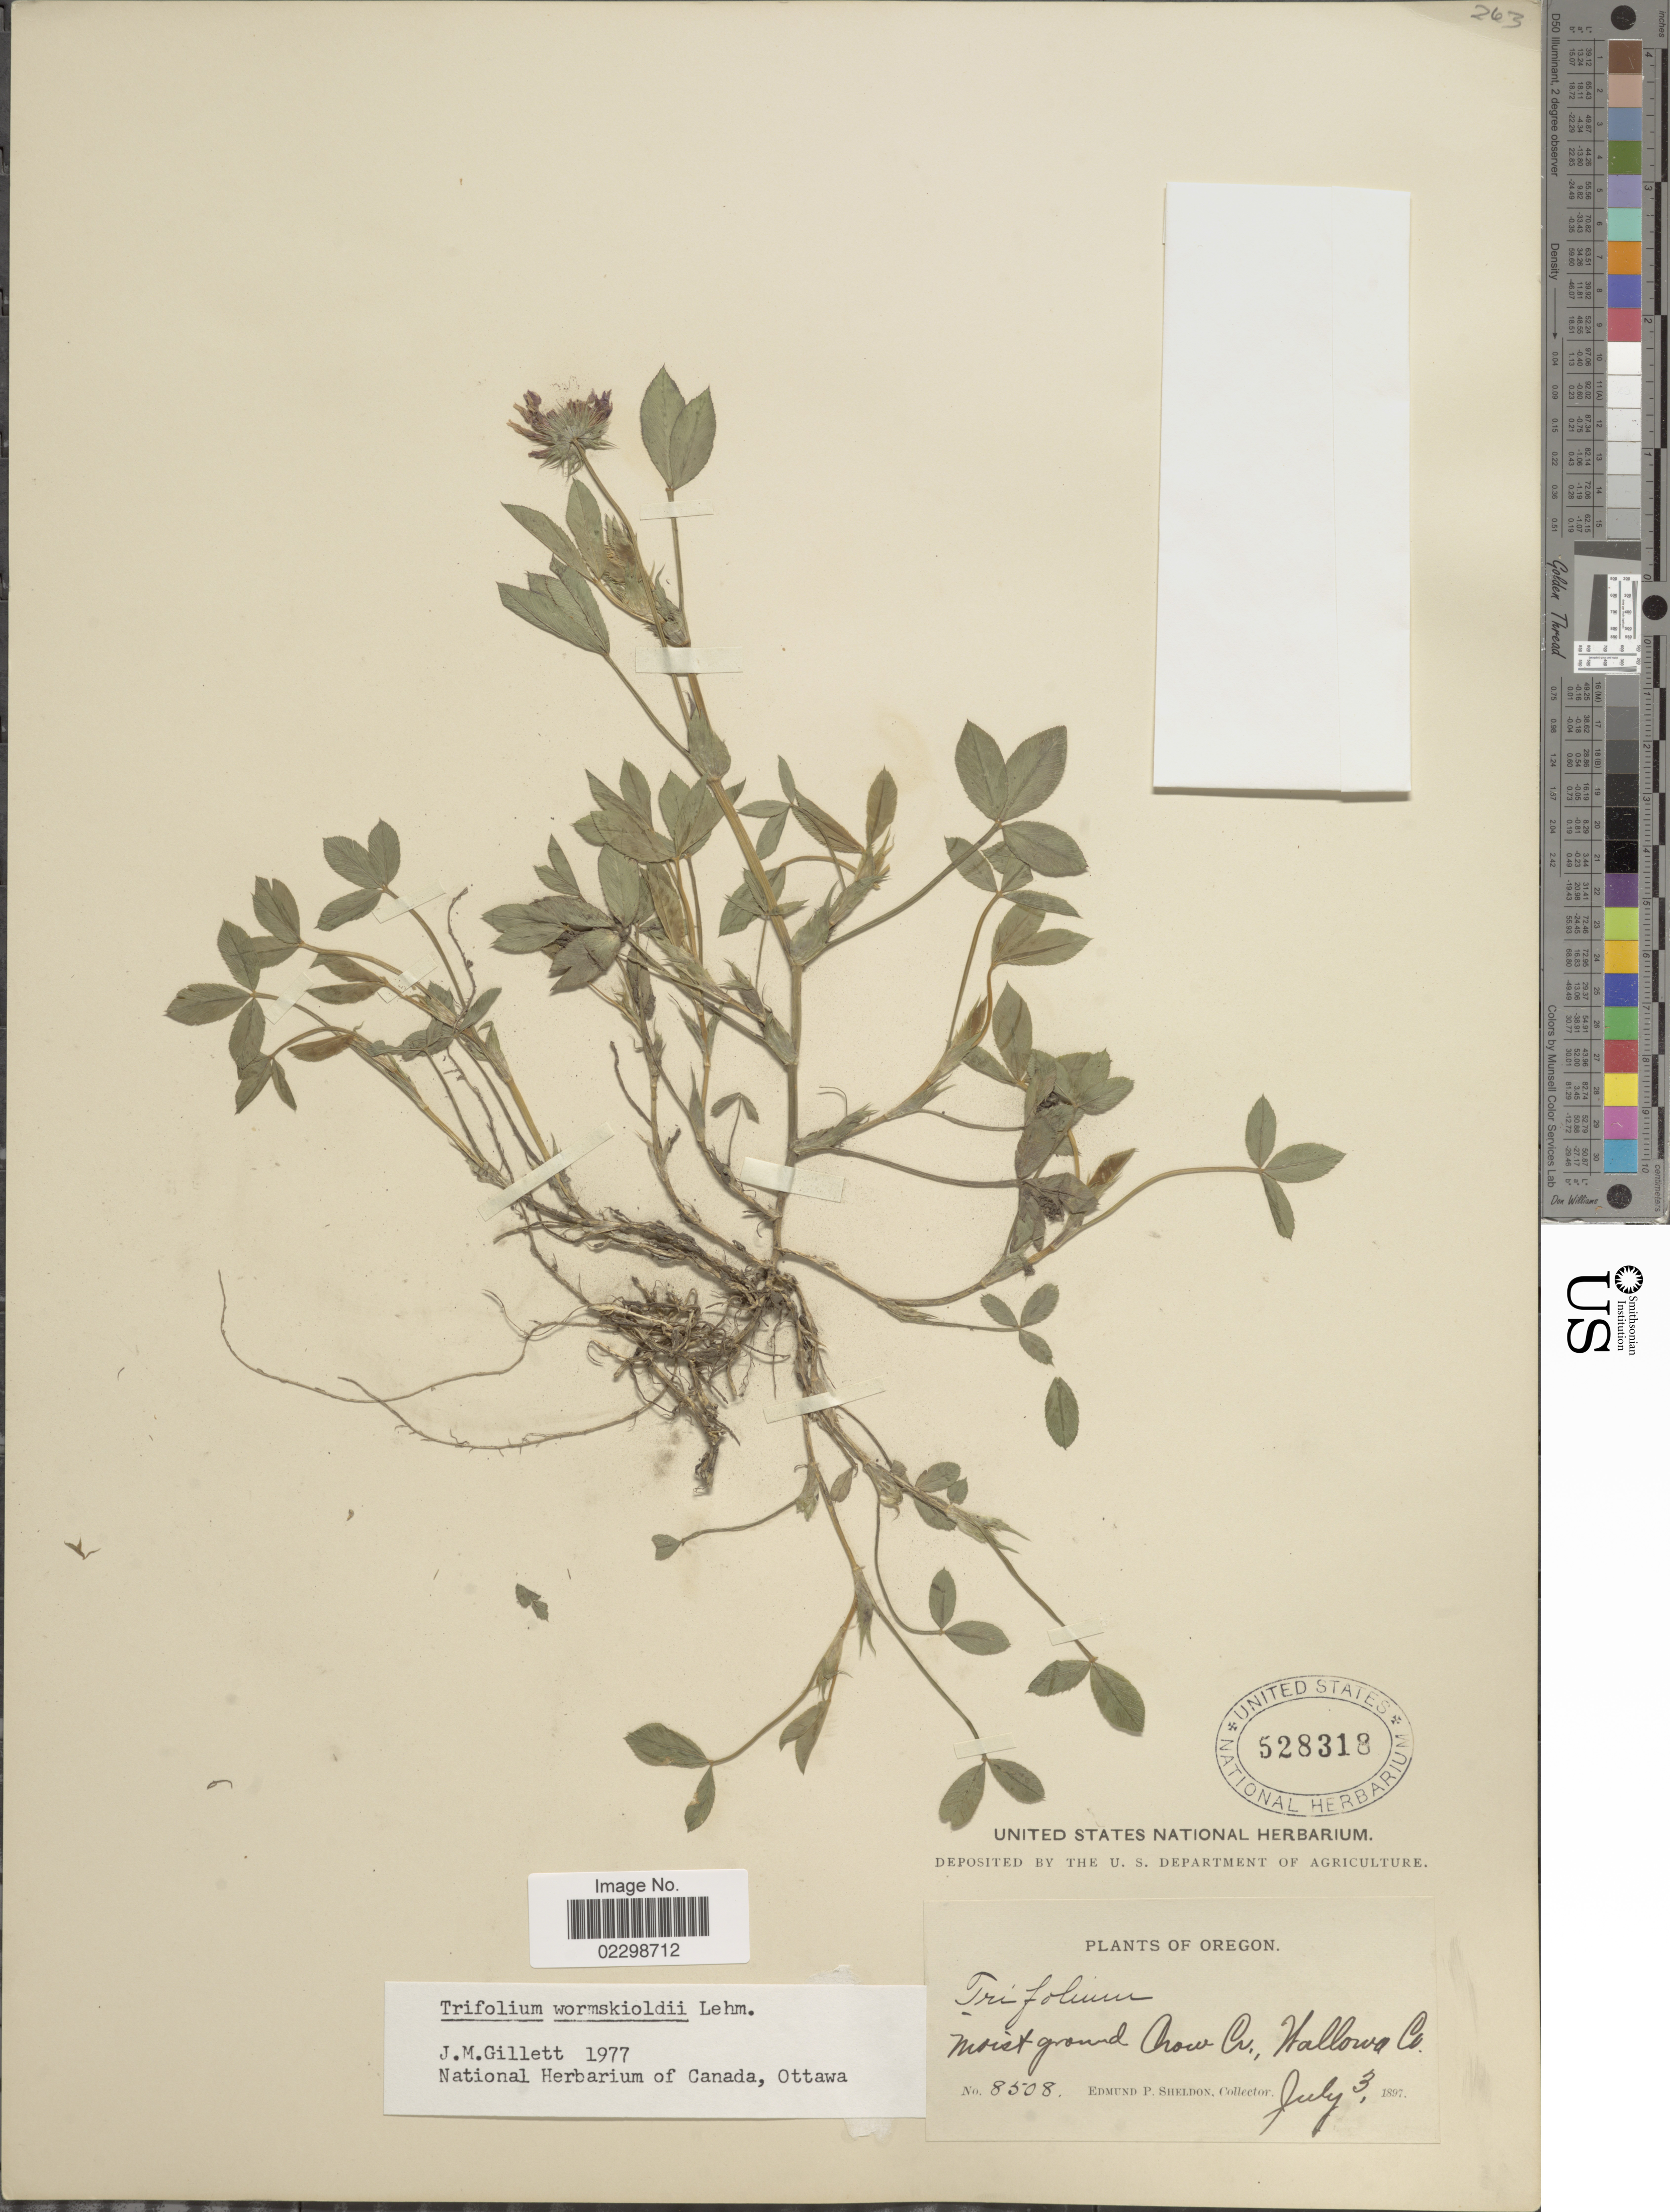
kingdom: Plantae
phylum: Tracheophyta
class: Magnoliopsida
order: Fabales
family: Fabaceae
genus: Trifolium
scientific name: Trifolium wormskioldii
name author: Lehm.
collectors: E. P. Sheldon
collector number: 8508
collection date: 1897-07-03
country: United States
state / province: Oregon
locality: Arow Cr., Hallow Co.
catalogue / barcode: US 528318